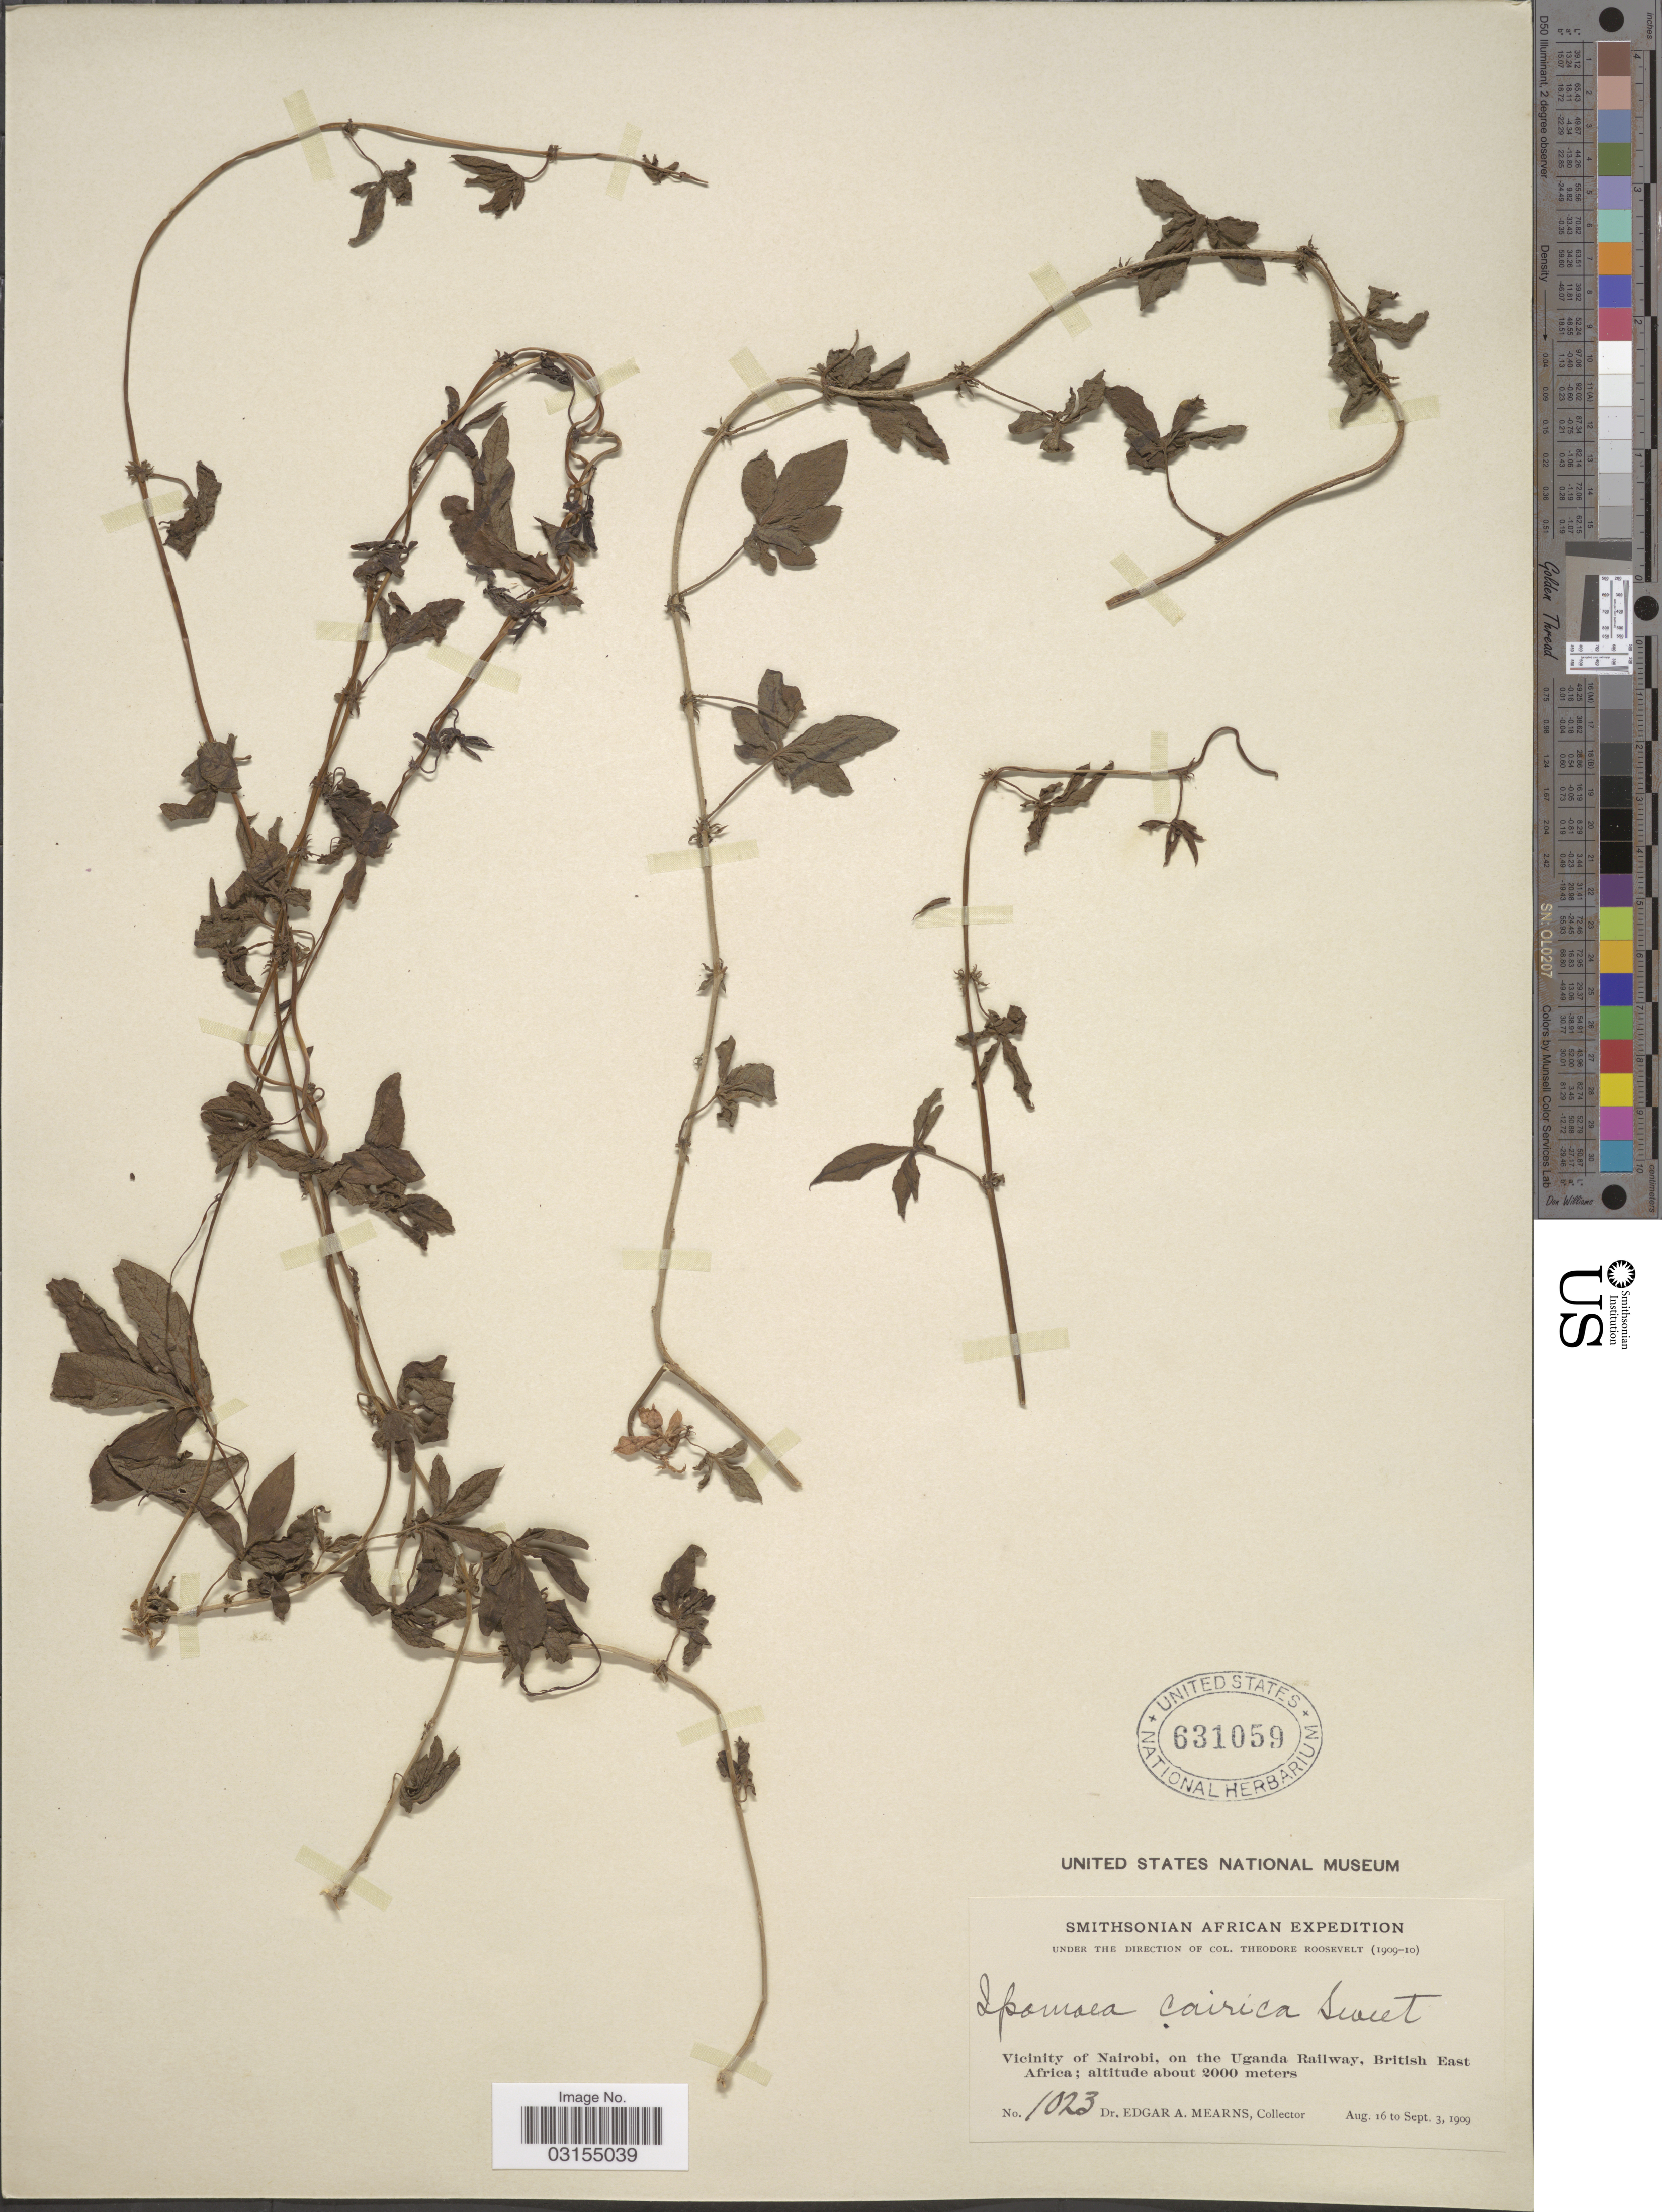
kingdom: Plantae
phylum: Tracheophyta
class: Magnoliopsida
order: Solanales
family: Convolvulaceae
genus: Ipomoea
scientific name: Ipomoea cairica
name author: (L.) Sweet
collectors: E. A. Mearns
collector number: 1023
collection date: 1909-08-16/1909-09-03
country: Kenya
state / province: Nairobi Area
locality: Vicinity of Nairobi, on the Uganda Railway, British East Africa.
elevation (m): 2000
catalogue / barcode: US 631059